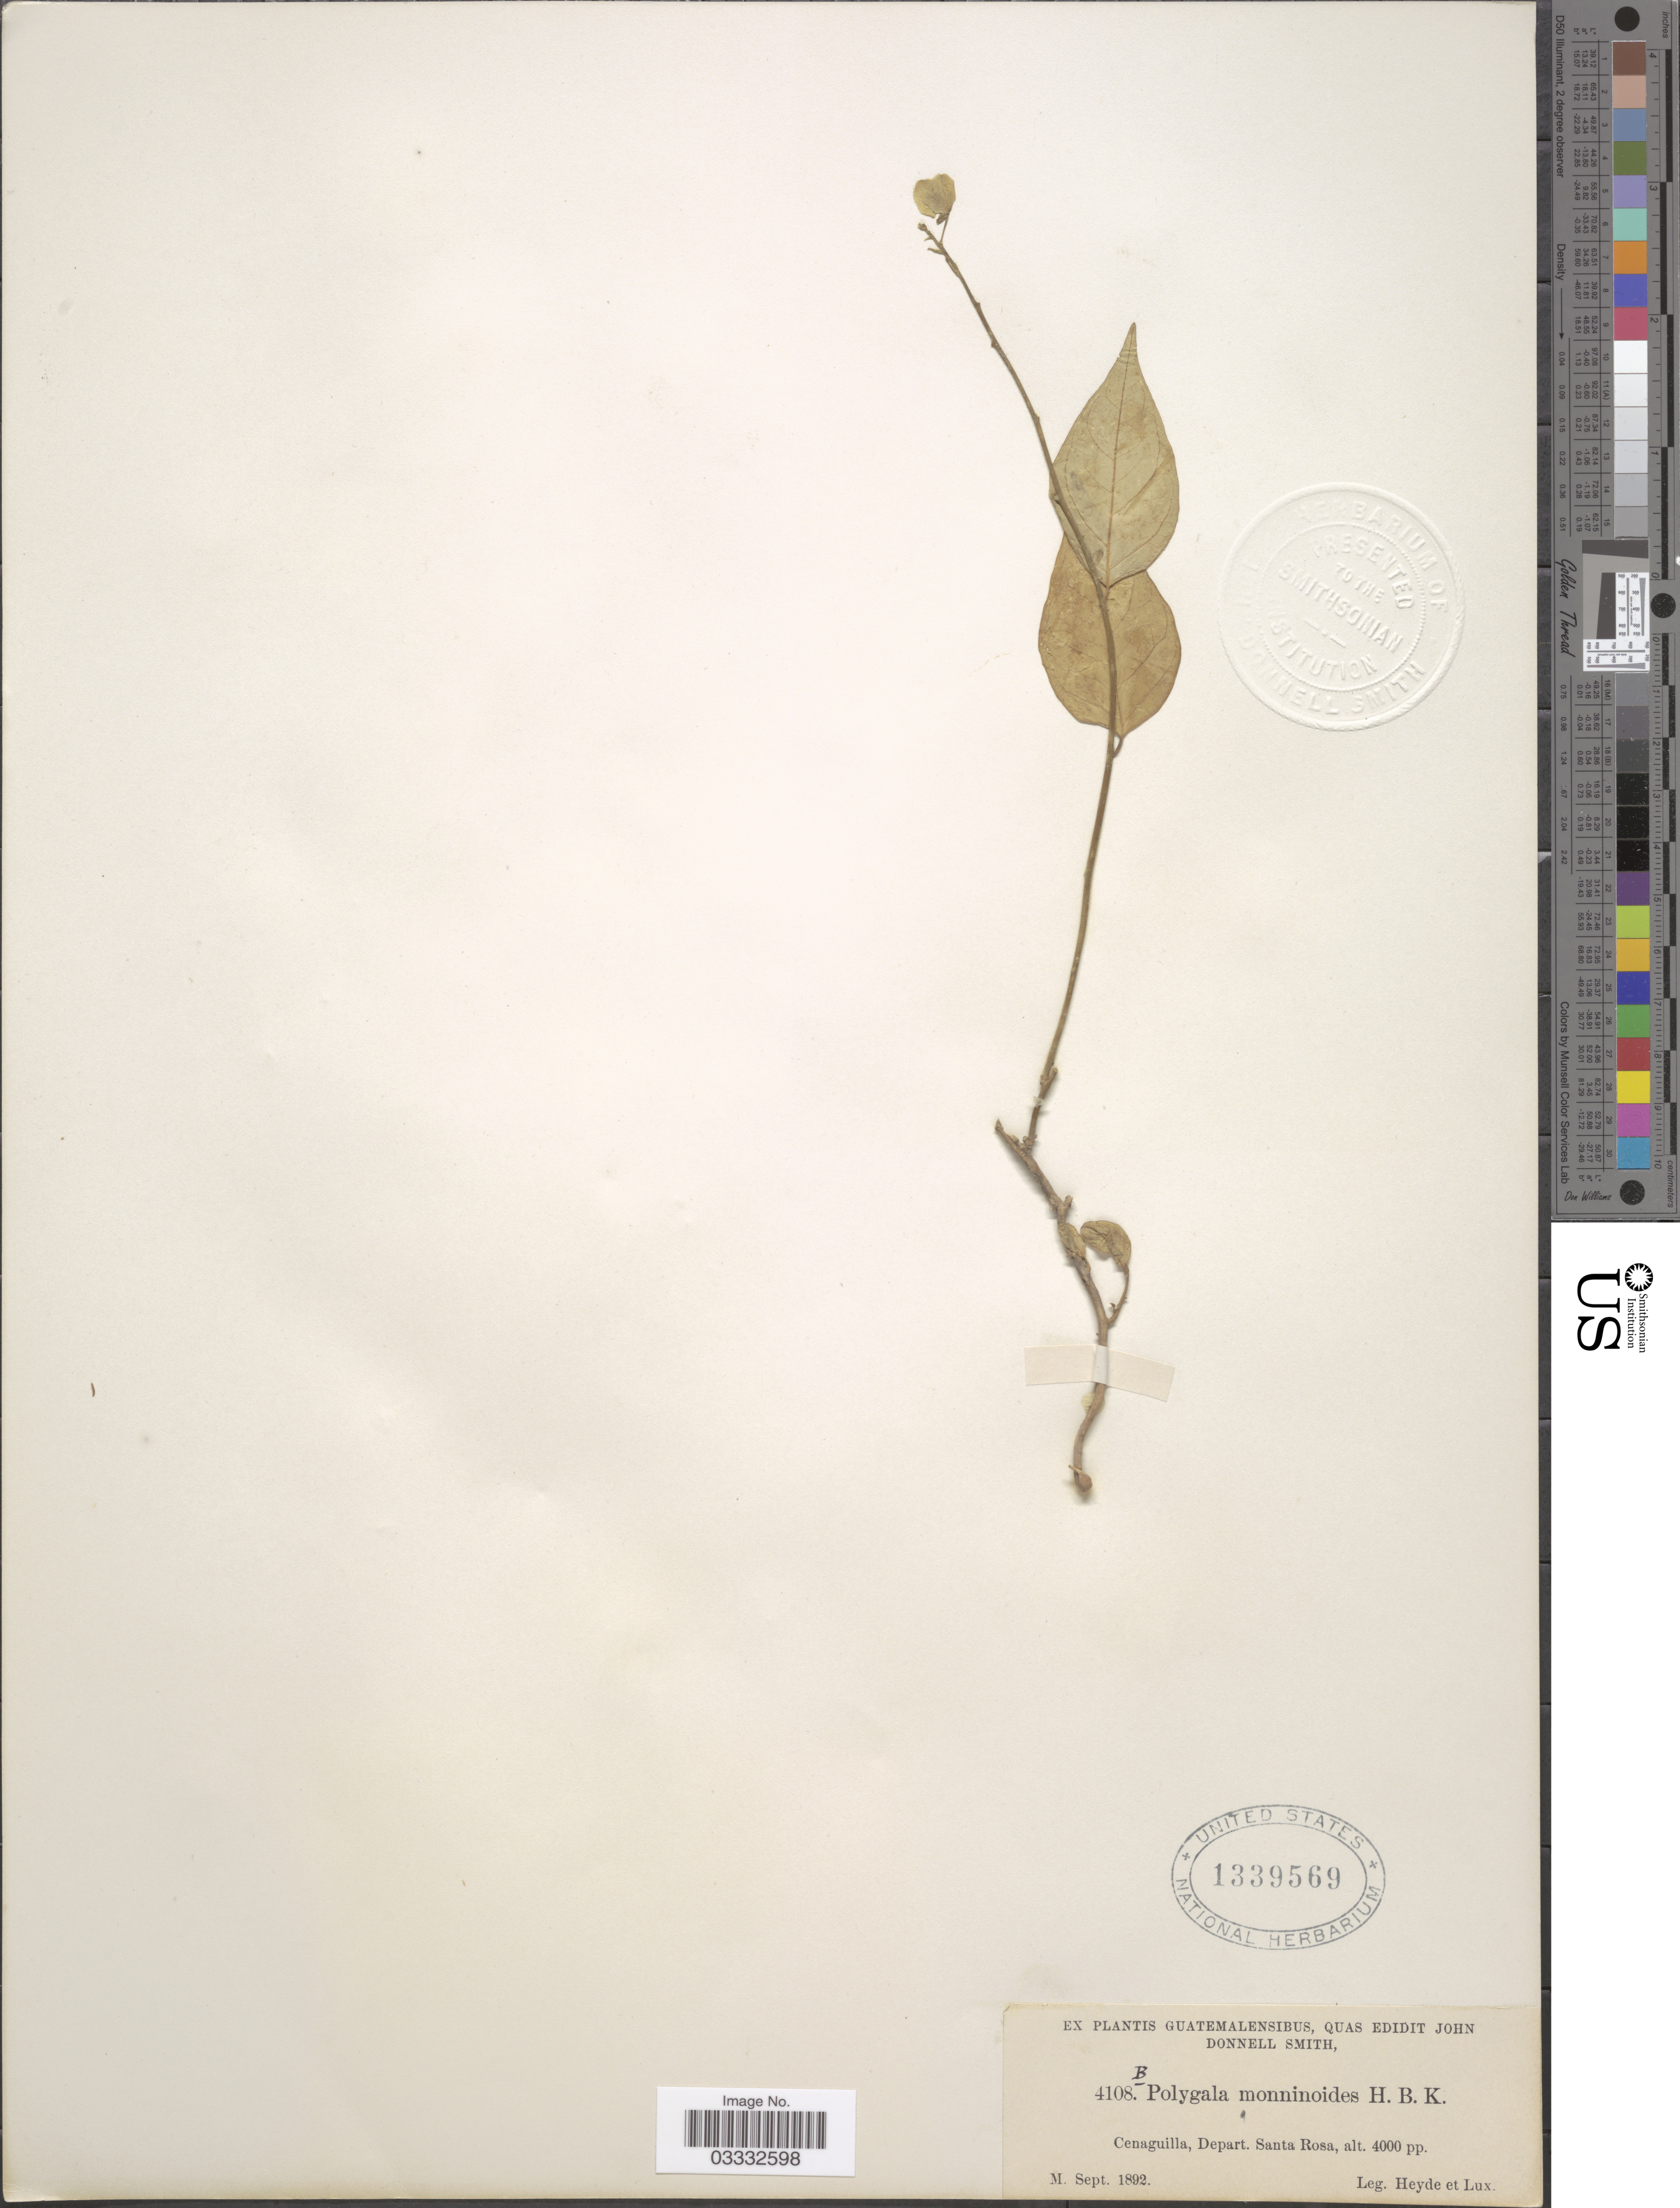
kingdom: Plantae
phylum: Tracheophyta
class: Magnoliopsida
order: Fabales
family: Polygalaceae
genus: Asemeia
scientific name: Asemeia monninoides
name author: (Kunth) J.F.B. Pastore & J.R. Abbott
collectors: Heyde & Lux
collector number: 4108B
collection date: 1892-09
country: Guatemala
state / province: Santa Rosa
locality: Cenaguilla, Depart. Santa Rosa.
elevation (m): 1219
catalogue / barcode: US 1339569